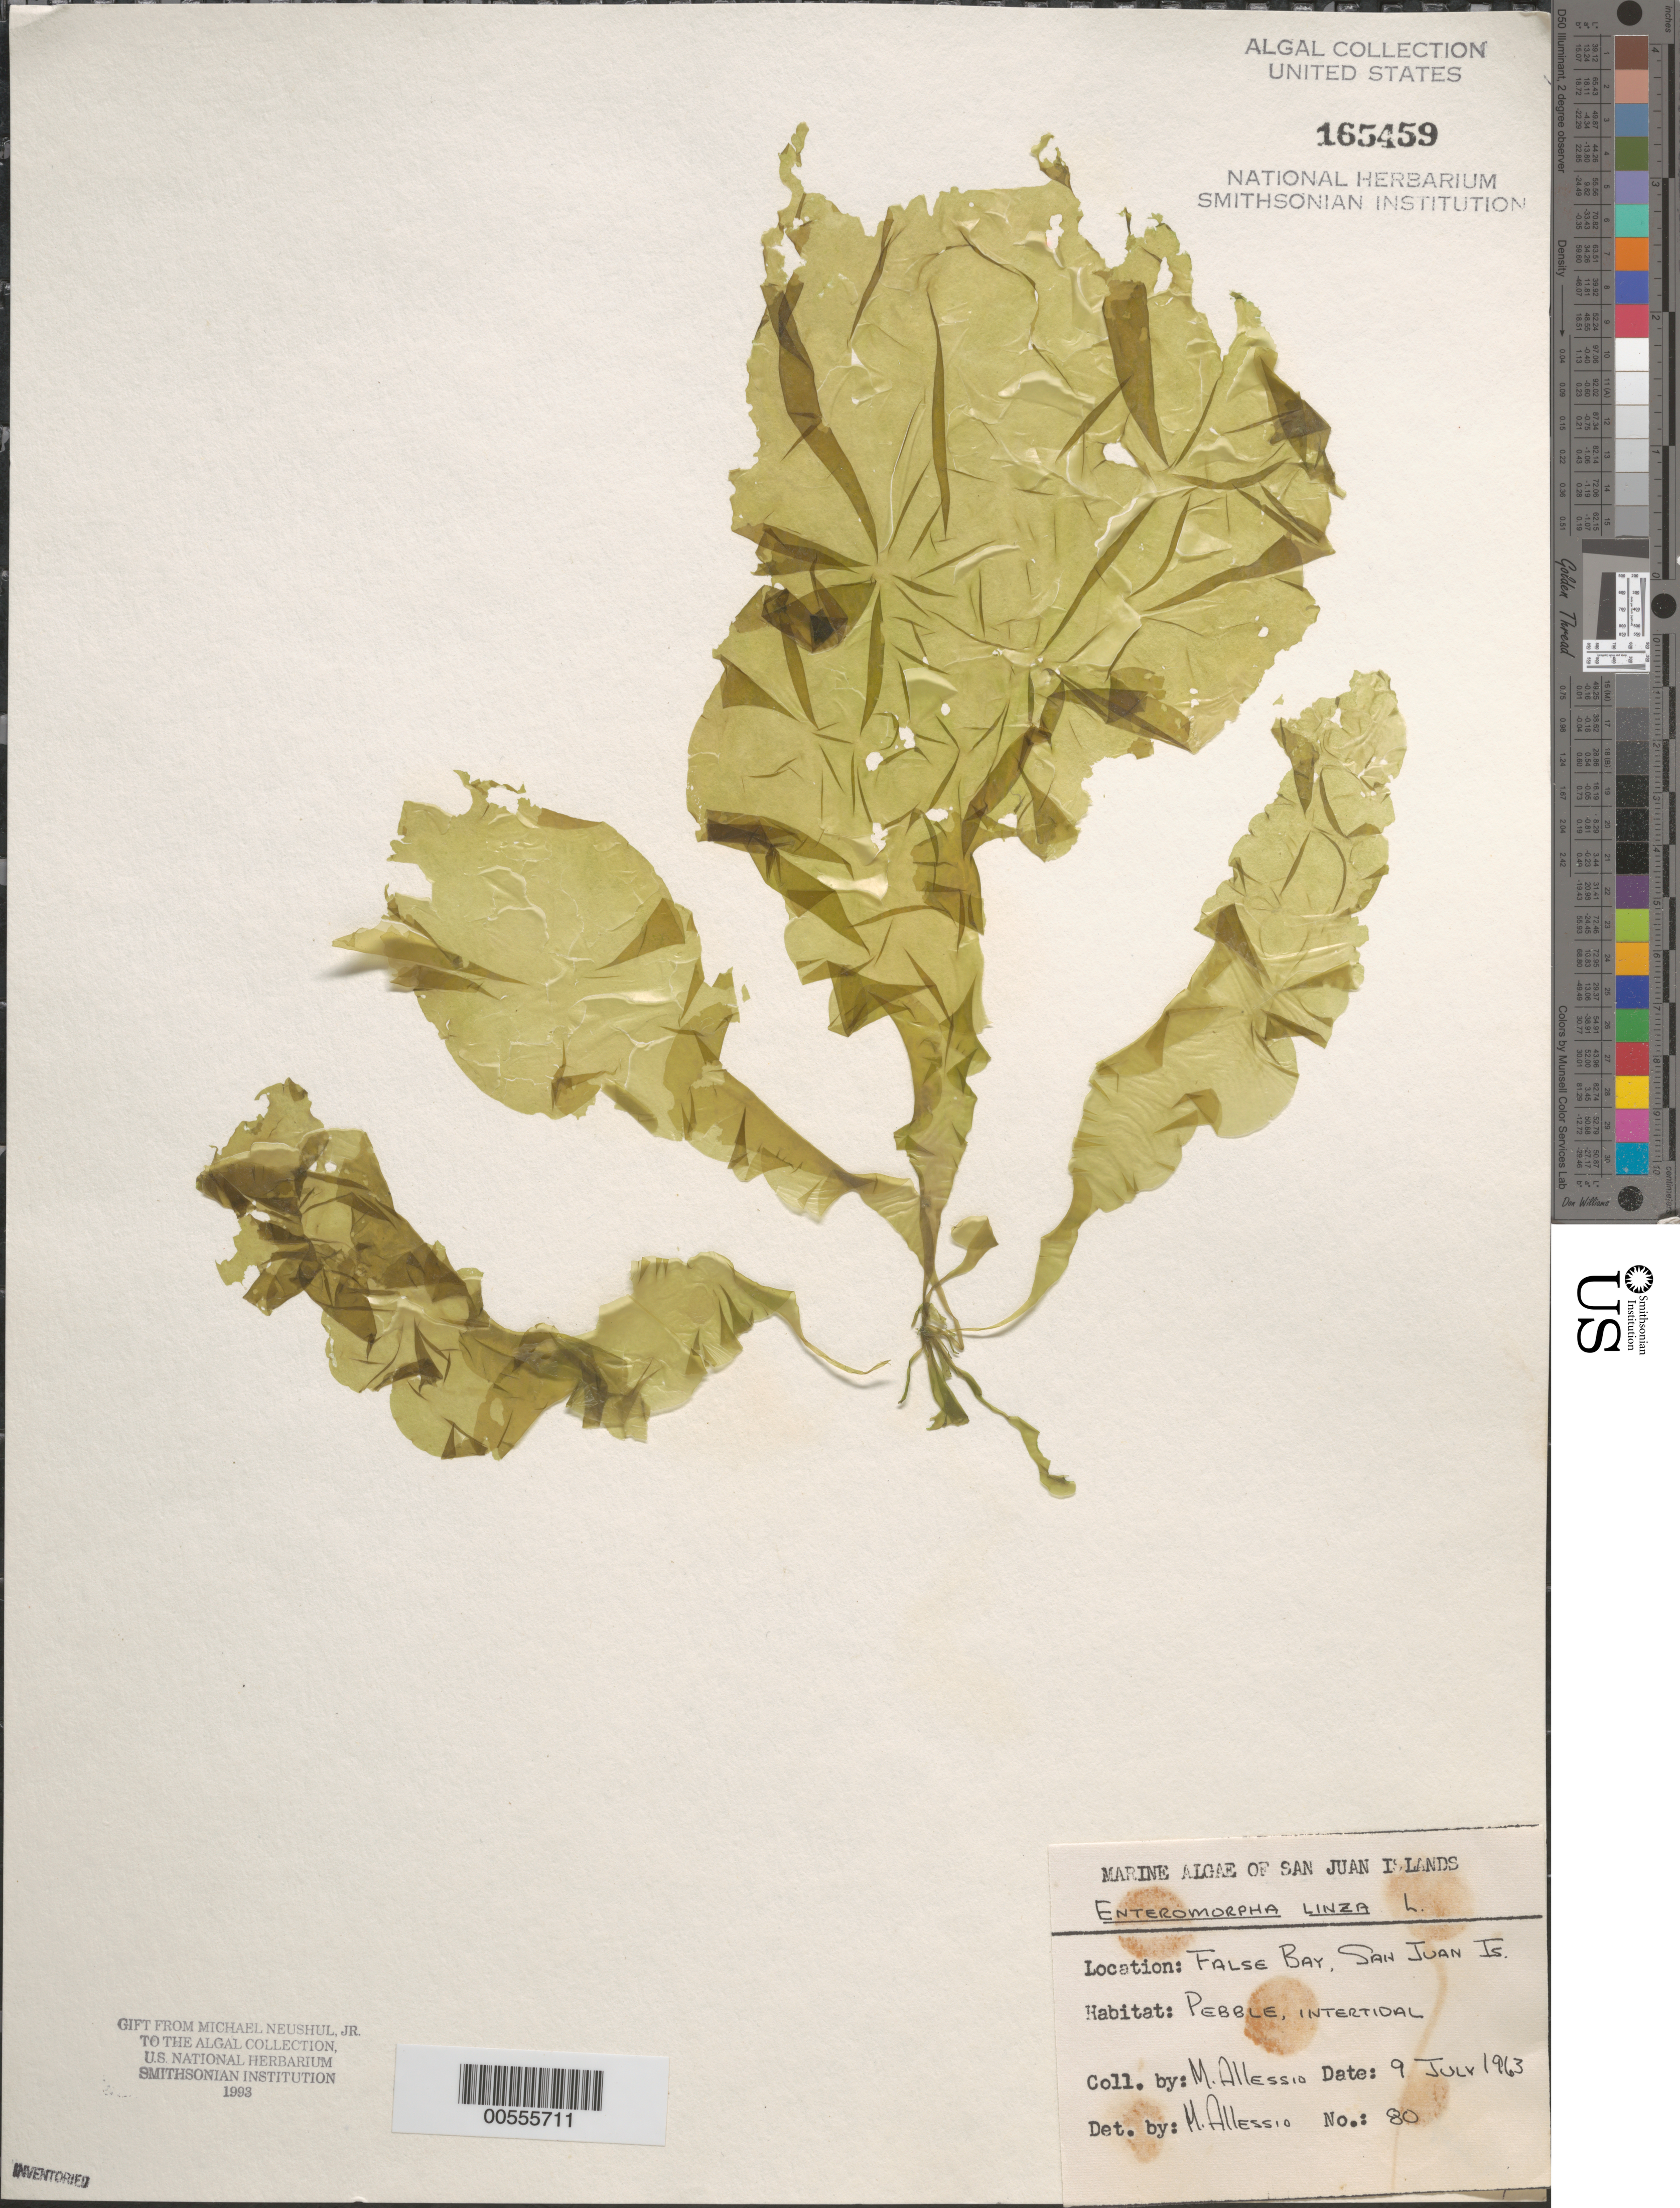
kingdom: Plantae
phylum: Chlorophyta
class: Ulvophyceae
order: Ulvales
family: Ulvaceae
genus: Ulva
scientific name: Ulva linza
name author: L.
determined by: Algae name updating Project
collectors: M. Allessio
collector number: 80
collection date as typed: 09 Jul 1963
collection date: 1963-07-09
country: United States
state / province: Washington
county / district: San Juan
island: San Juan Island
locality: False Bay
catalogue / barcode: US 165459